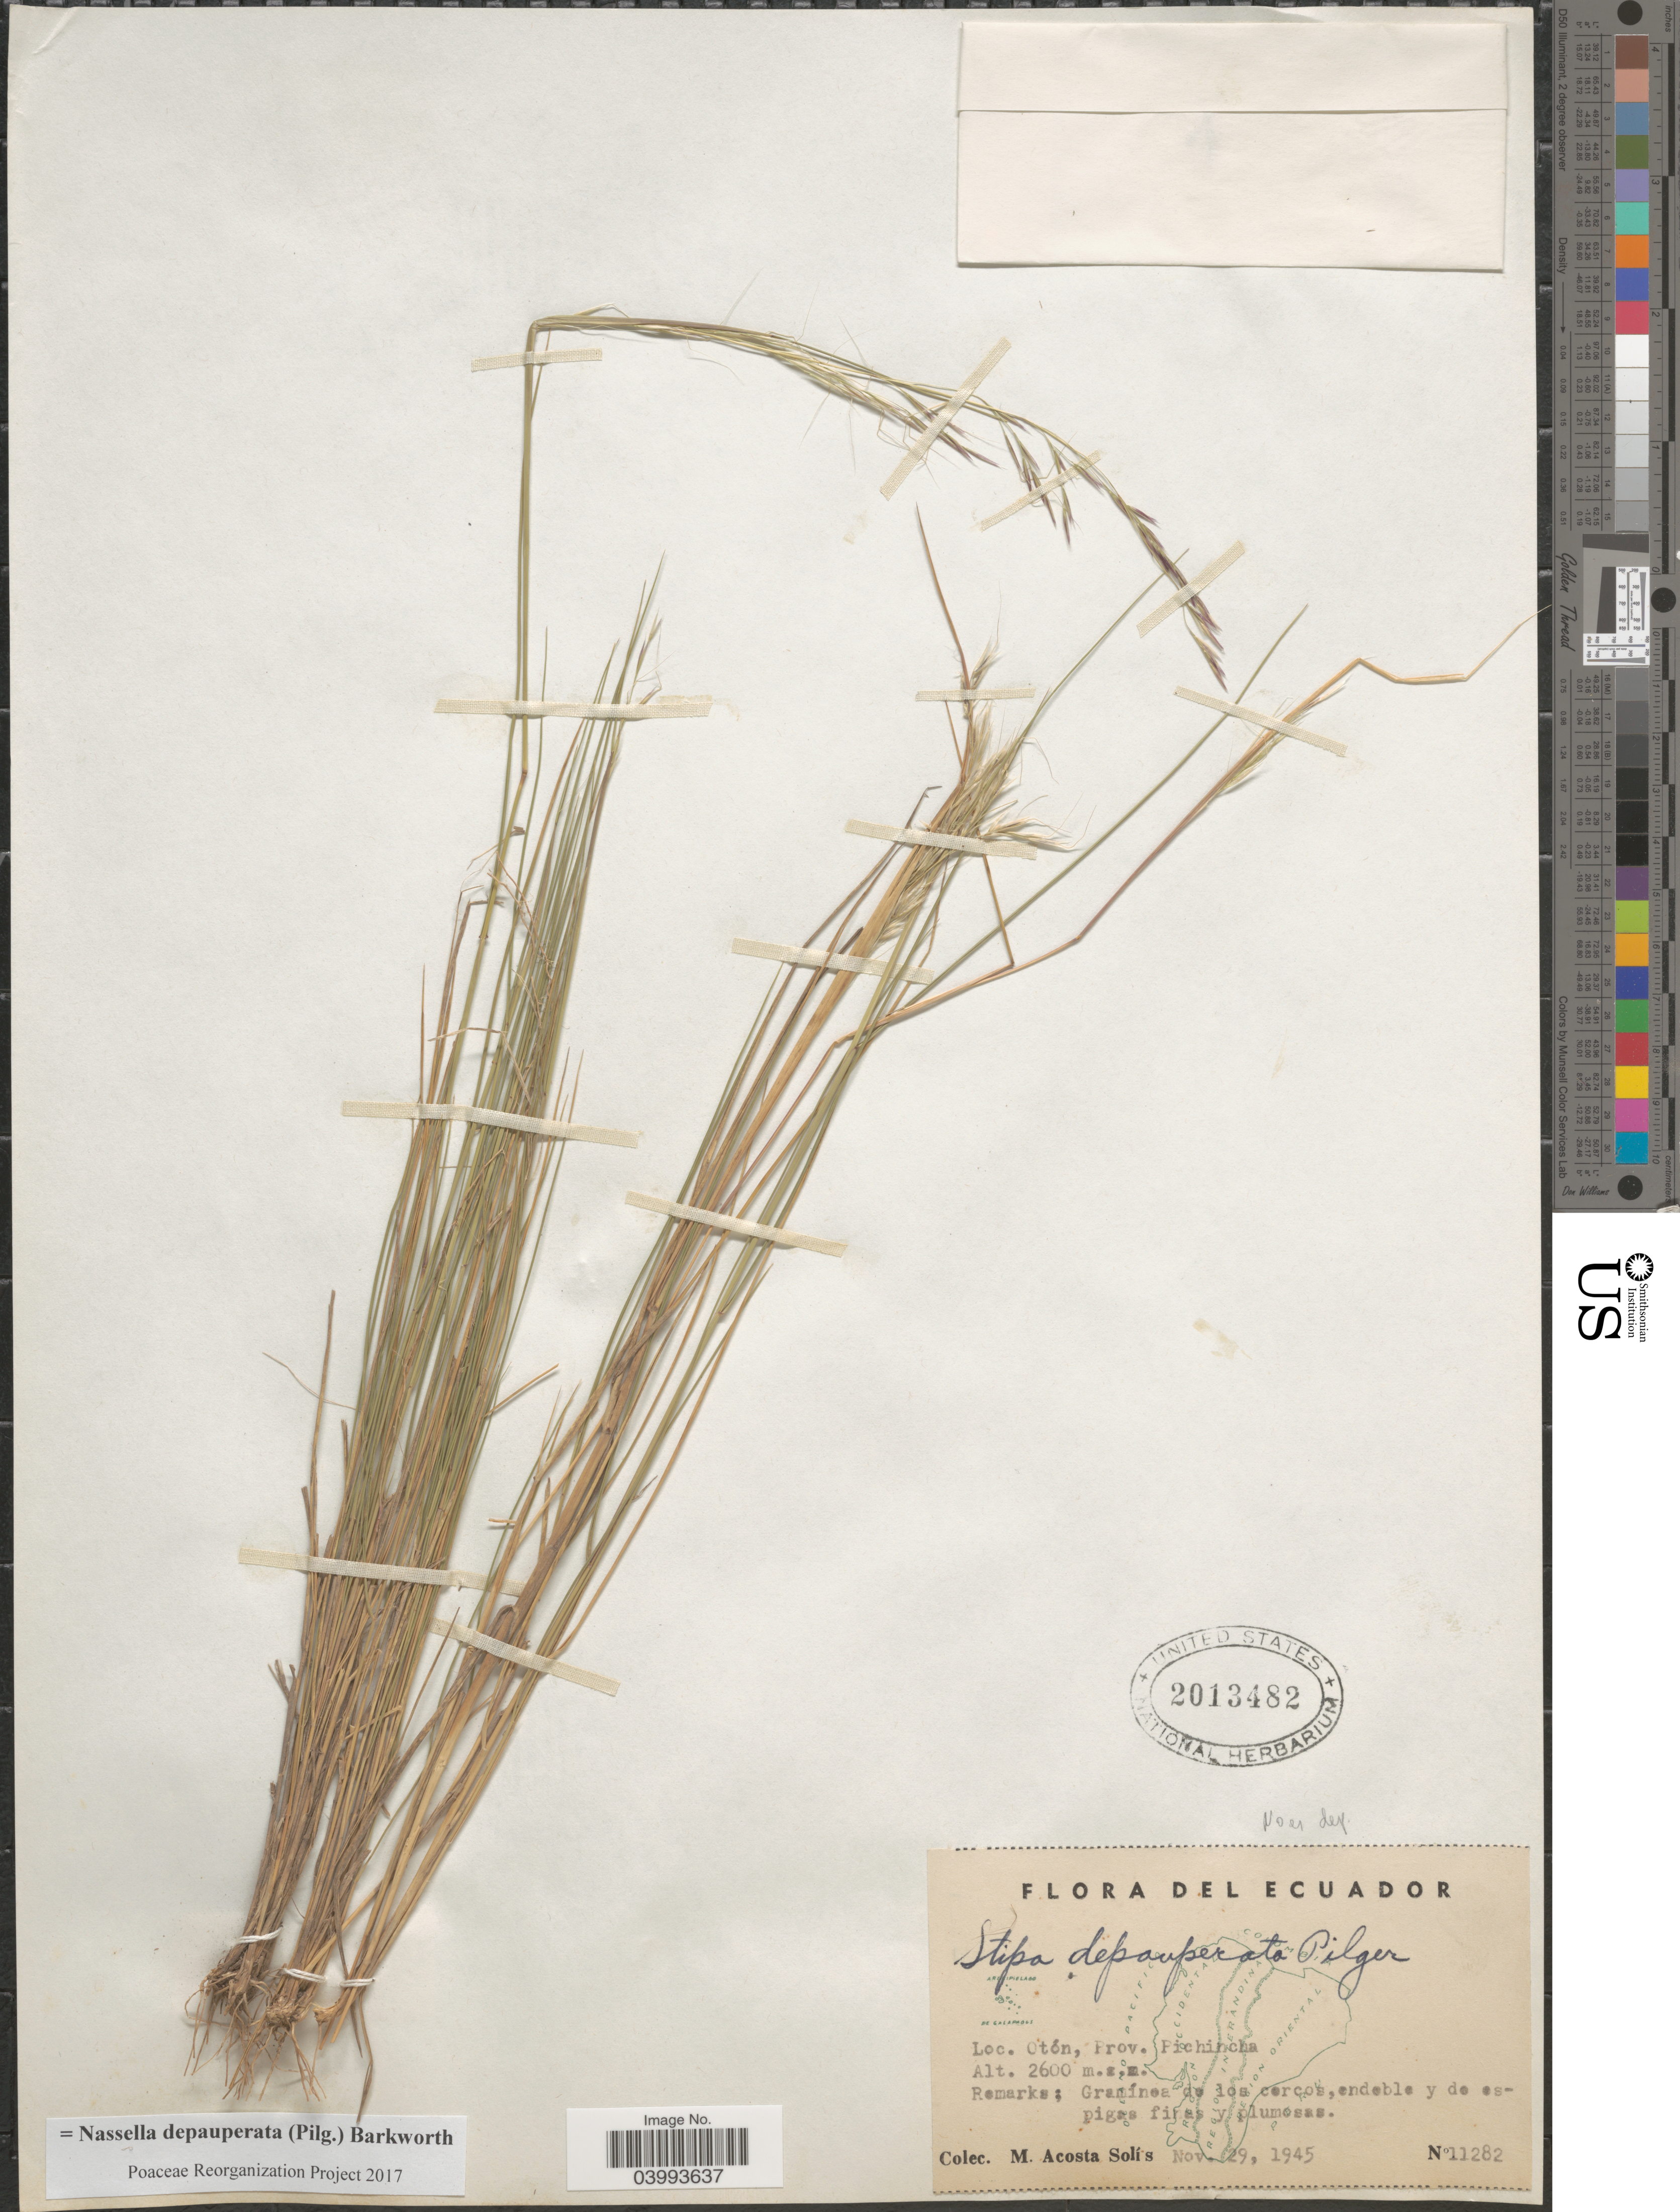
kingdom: Plantae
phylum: Tracheophyta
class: Liliopsida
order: Poales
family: Poaceae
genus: Nassella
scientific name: Nassella depauperata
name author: (Pilg.) Barkworth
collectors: M. Acosta Solis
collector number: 11282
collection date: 1945-11-29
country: Ecuador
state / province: Pichincha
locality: Otón.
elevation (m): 2600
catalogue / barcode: US 2013482